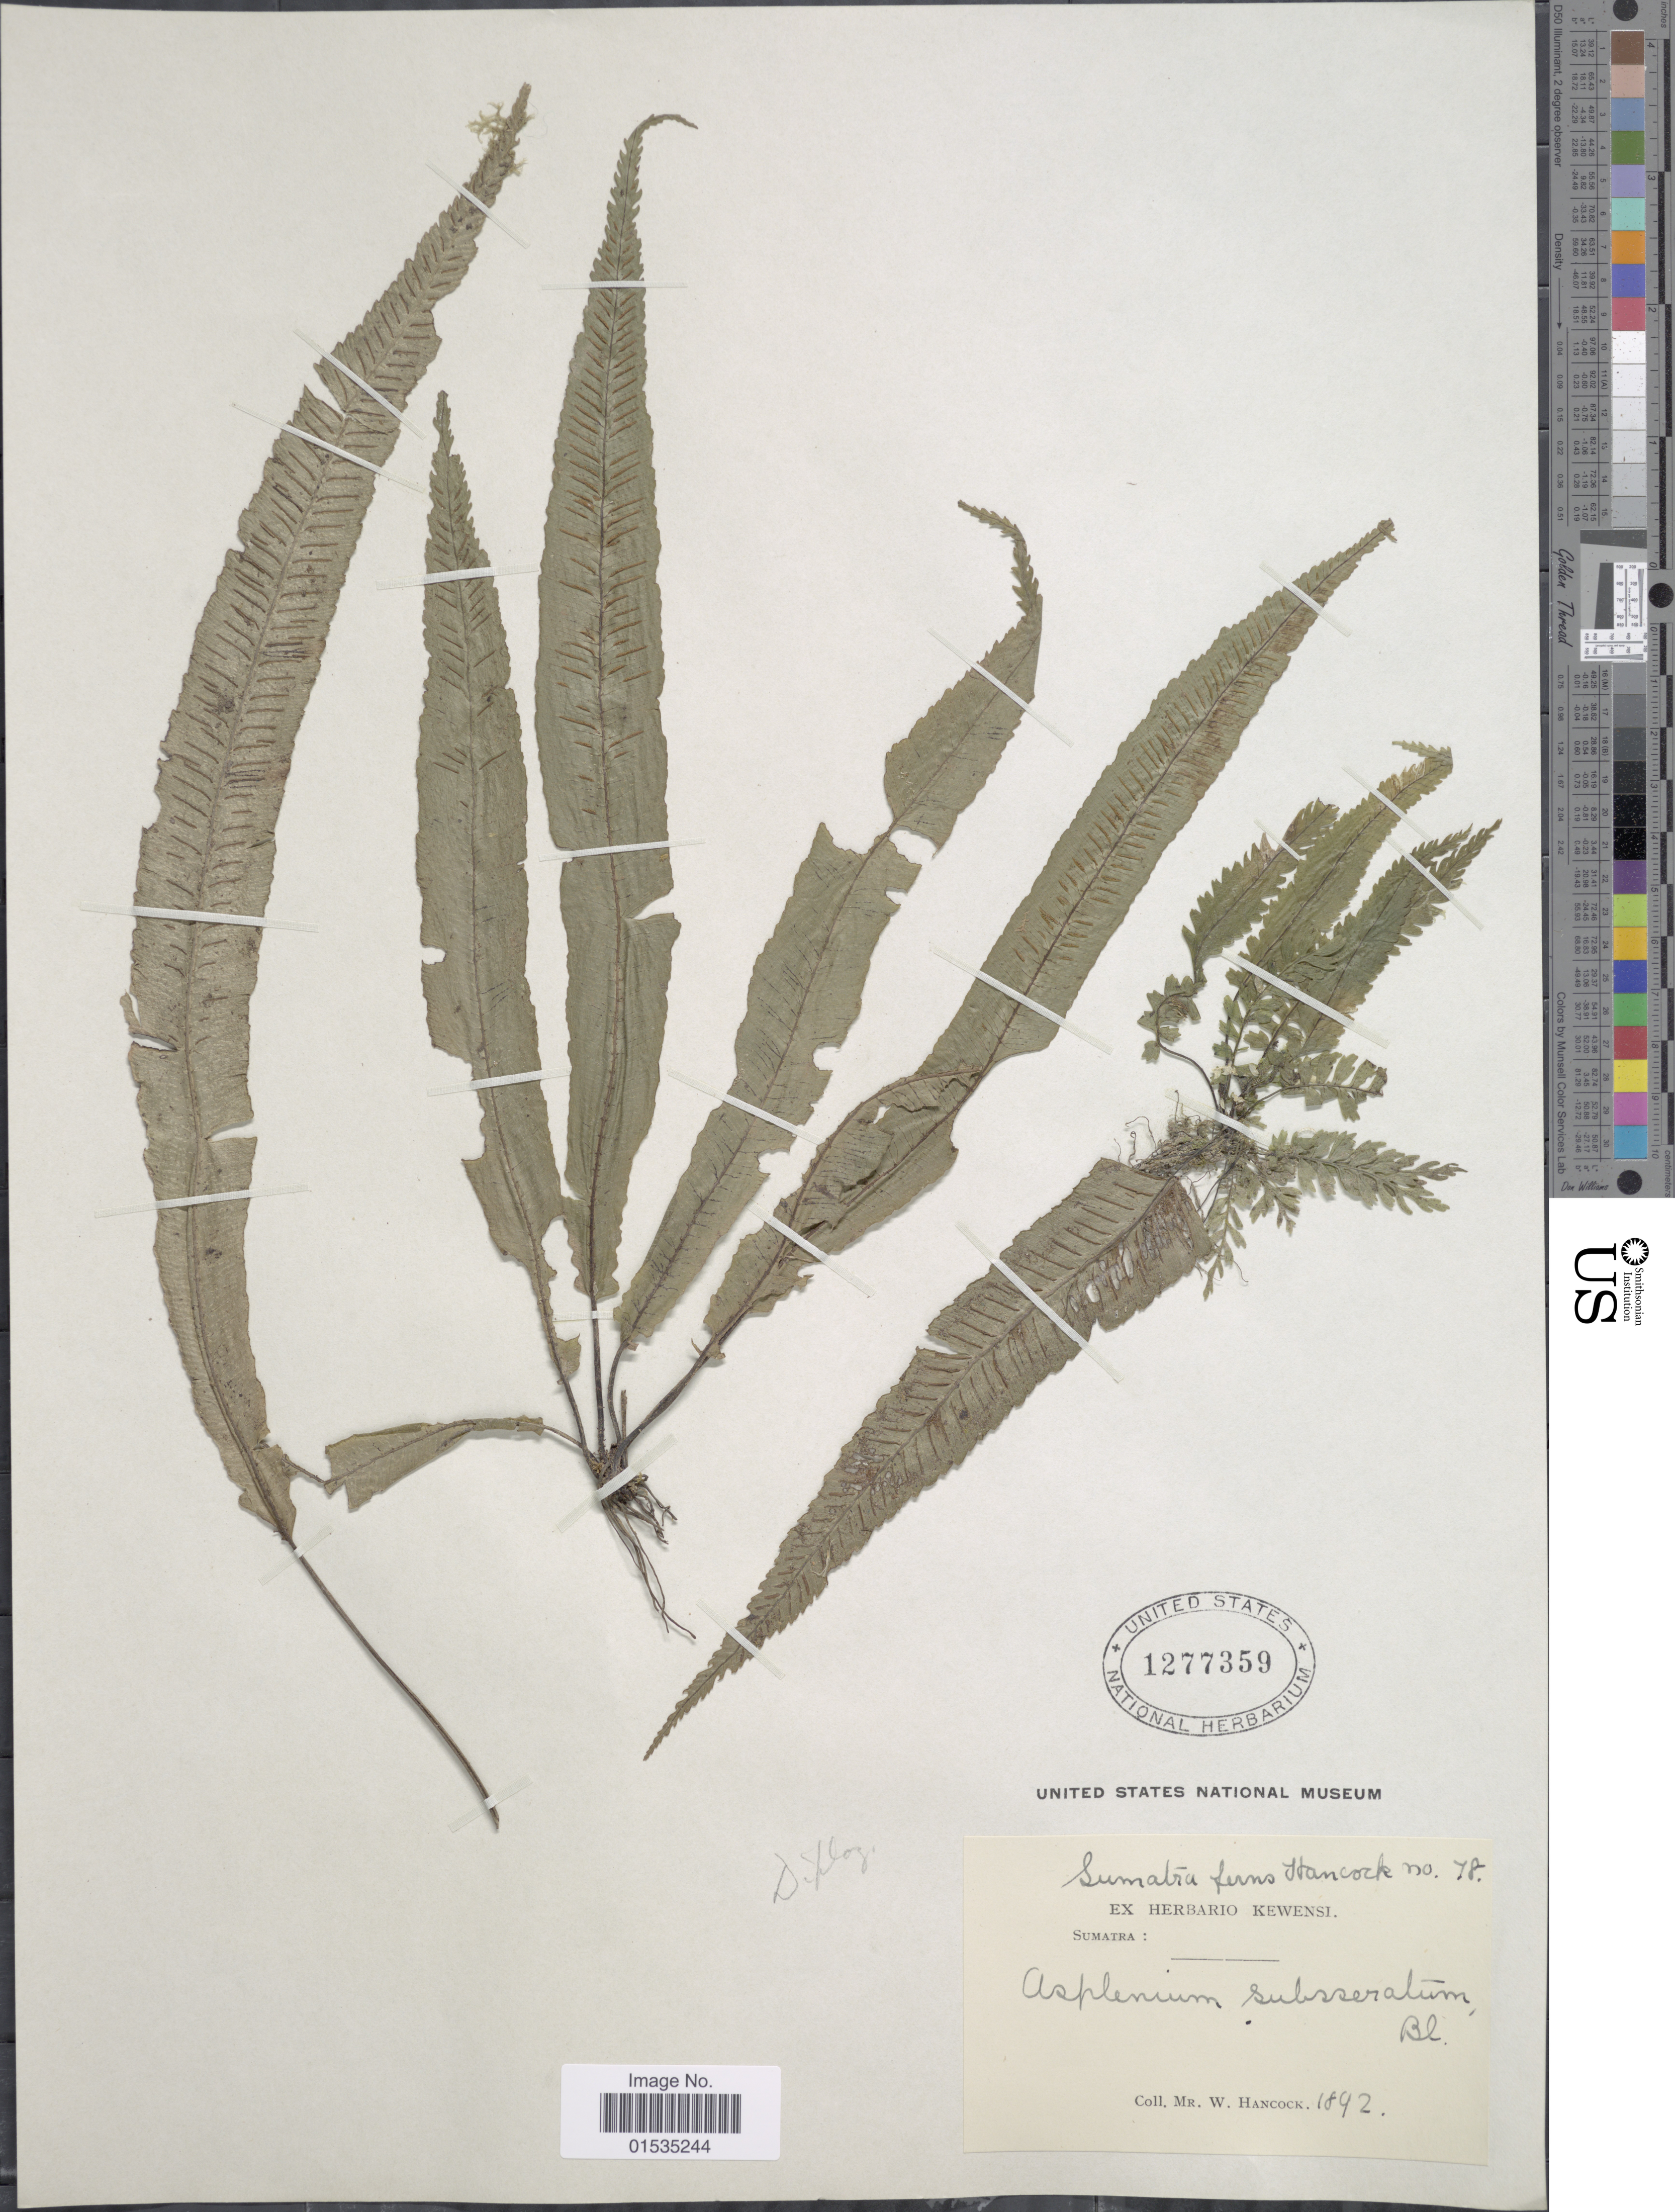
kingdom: Plantae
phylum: Tracheophyta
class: Polypodiopsida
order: Polypodiales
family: Athyriaceae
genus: Diplazium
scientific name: Diplazium subserratum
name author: (Blume) T. Moore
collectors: W. Hancock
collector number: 78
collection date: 1892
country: Indonesia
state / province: Sumatra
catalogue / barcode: US 1277359